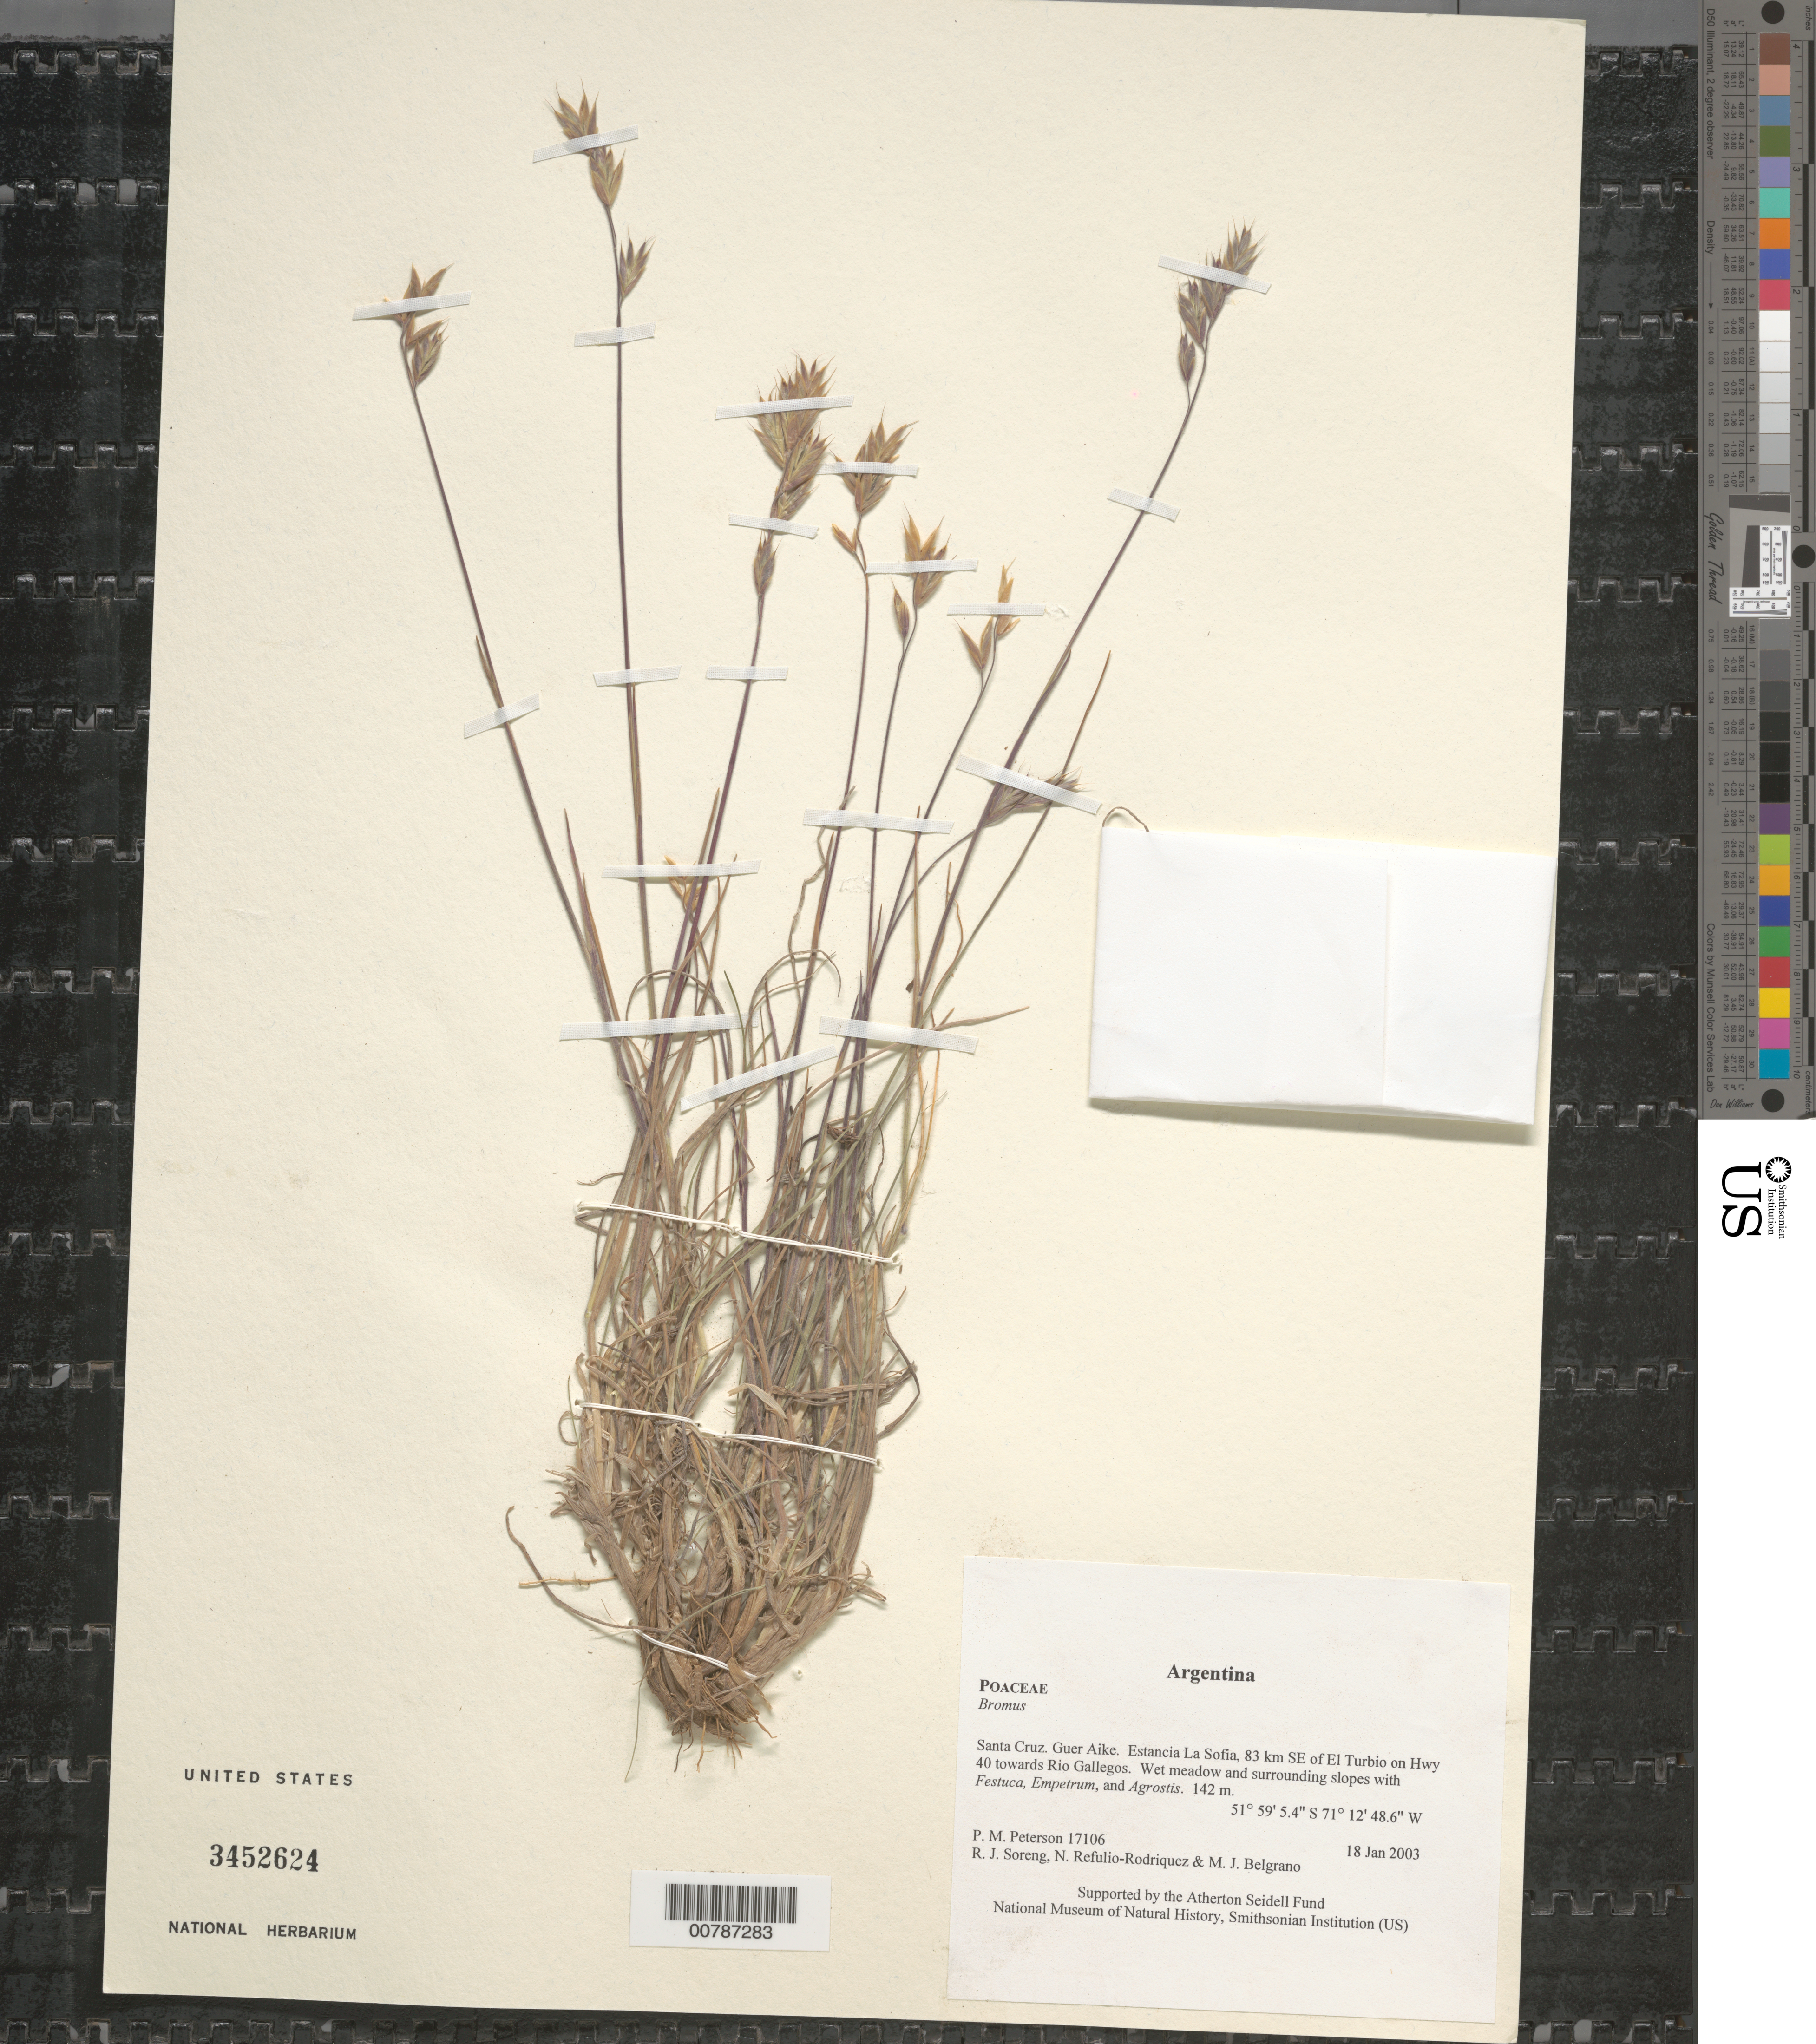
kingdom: Plantae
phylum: Tracheophyta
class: Liliopsida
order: Poales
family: Poaceae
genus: Bromus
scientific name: Bromus sp.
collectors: P. M. Peterson, R. J. Soreng, N. Refulio-Rodríguez & M. Belgrano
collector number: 17106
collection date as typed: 18 Jan 2003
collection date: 2003-01-18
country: Argentina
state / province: Santa Cruz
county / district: Guer Aike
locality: Estancia La Sofia, 83 km SE of El Turbio on Hwy 40 towards Rio Gallegos. Wet meadow and surrounding slopes with Festuca, Empetrum, and Agrostis.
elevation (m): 142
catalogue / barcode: US 3452624